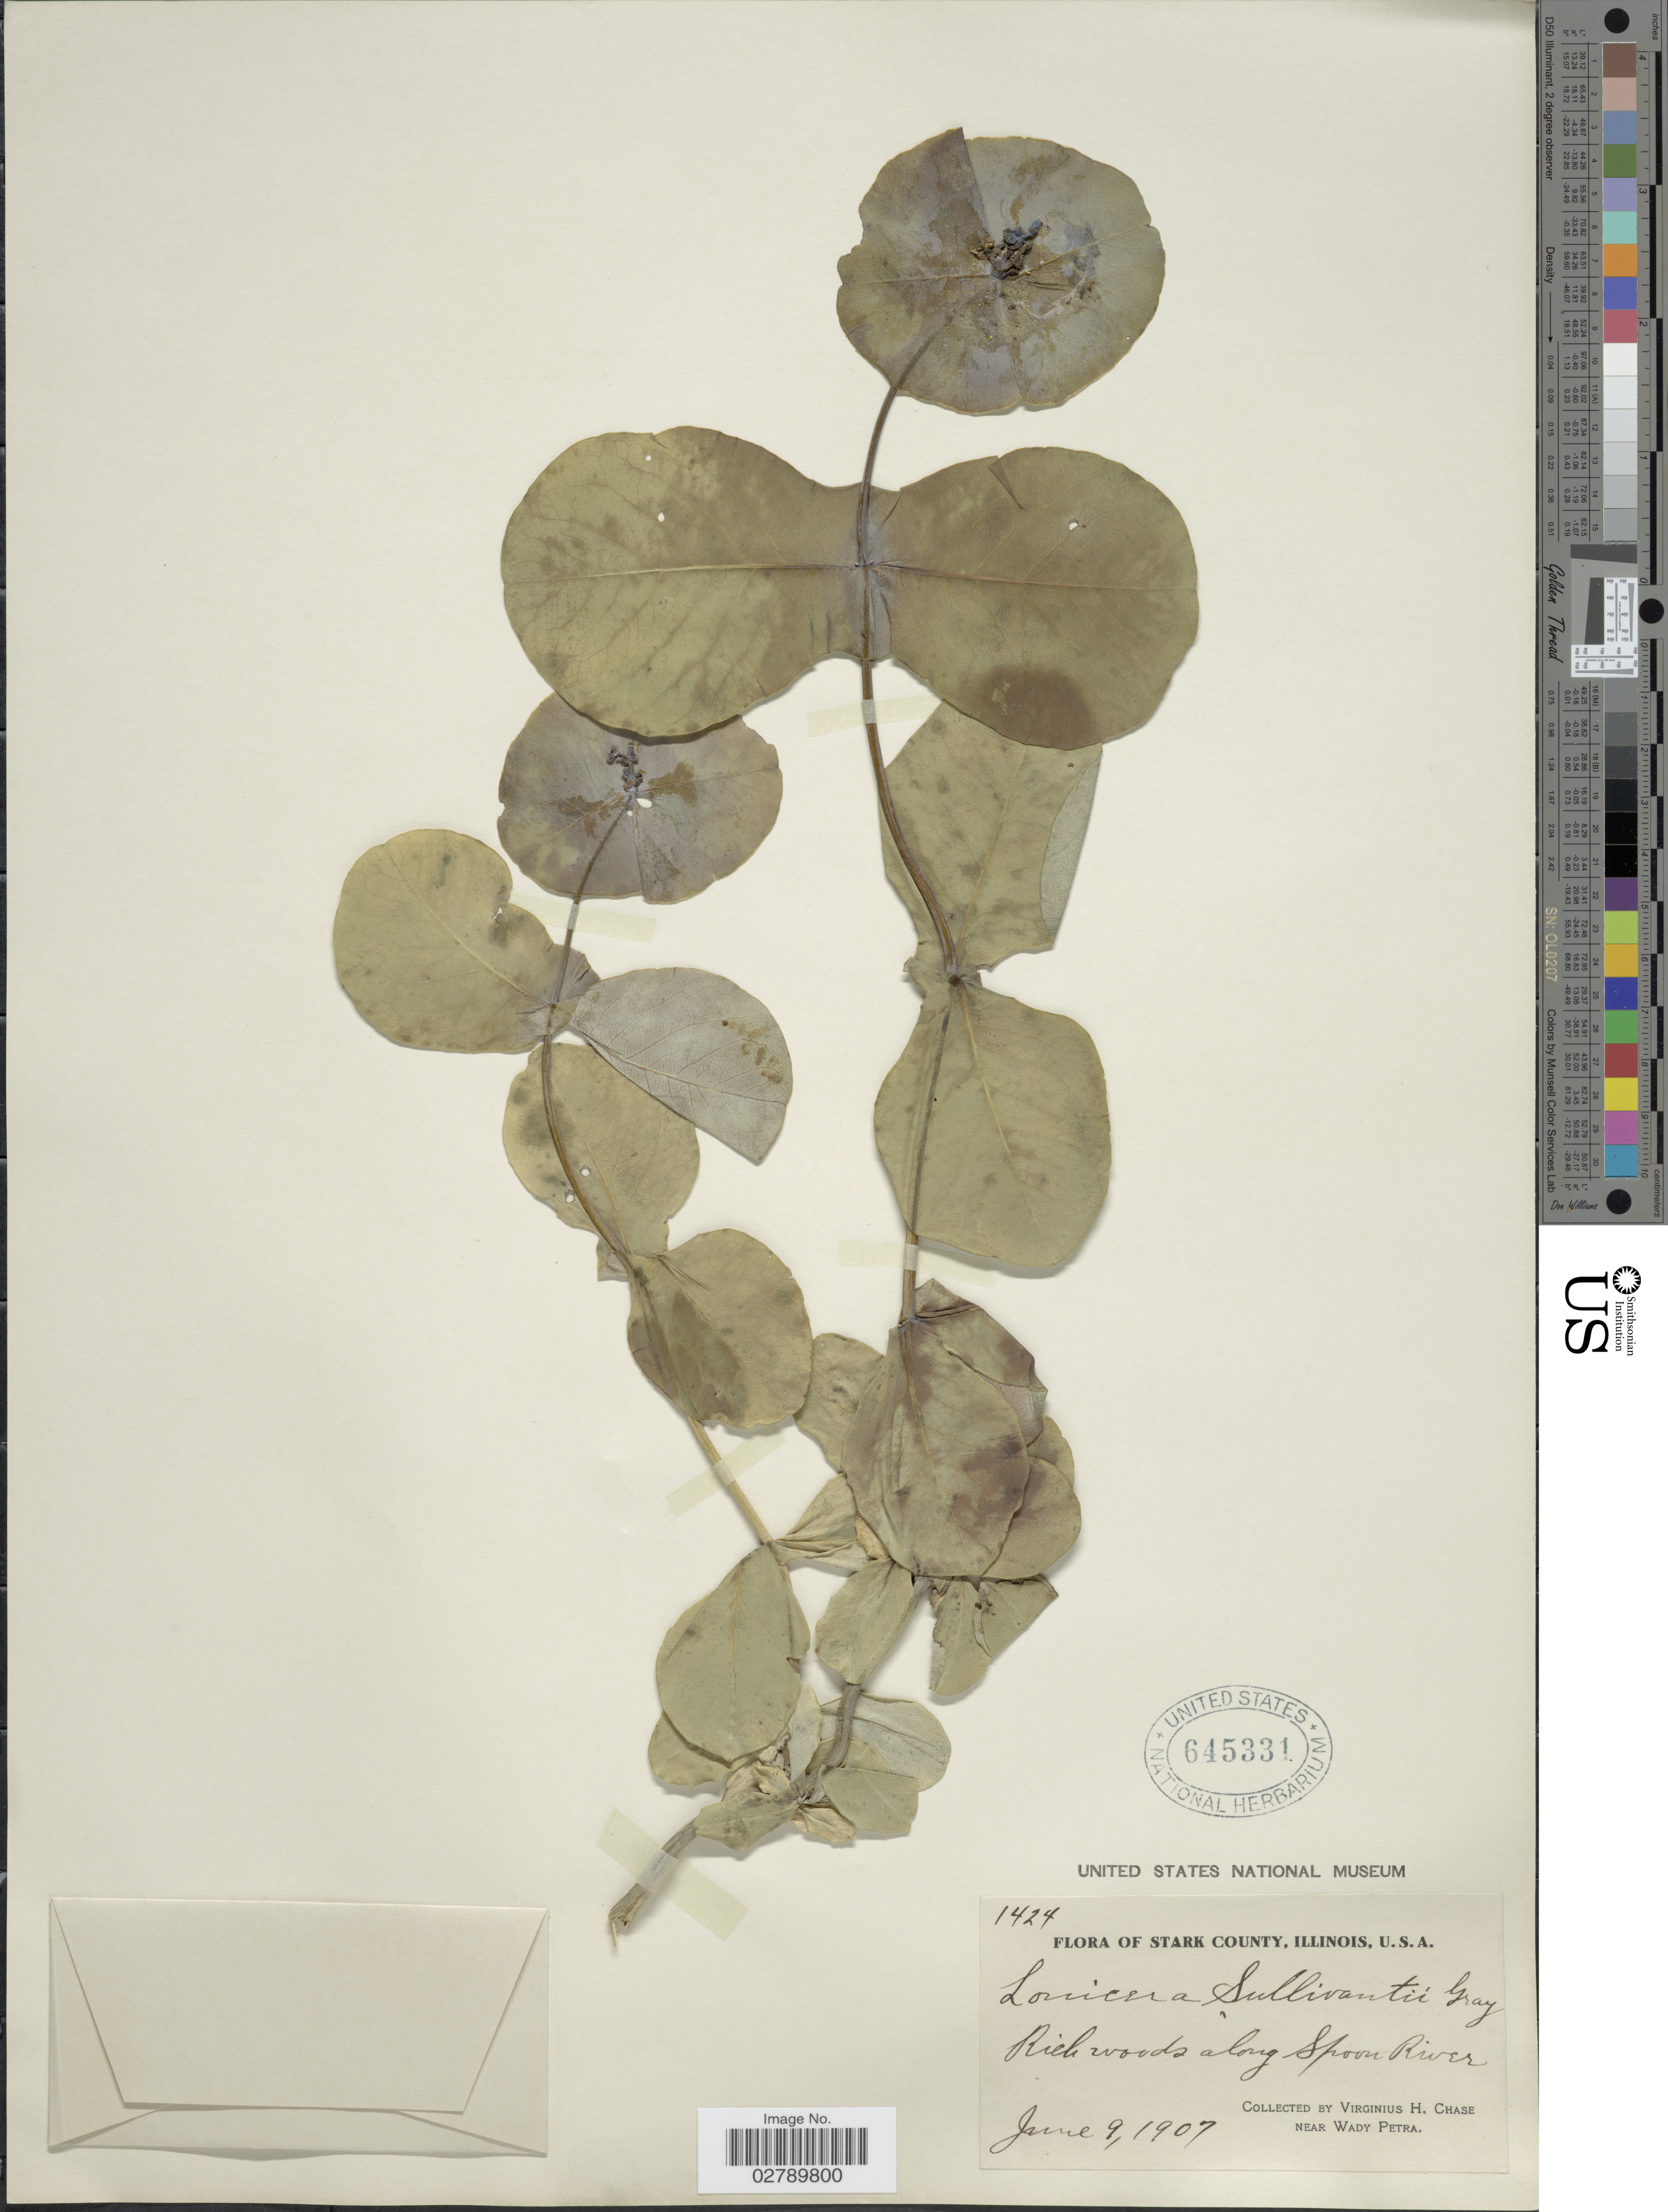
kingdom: Plantae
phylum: Tracheophyta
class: Magnoliopsida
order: Dipsacales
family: Caprifoliaceae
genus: Lonicera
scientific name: Lonicera prolifera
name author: (O. Kirchner) Booth ex Rehder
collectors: V. H. Chase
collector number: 1424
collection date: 1907-06-09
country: United States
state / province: Illinois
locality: Stark County. Rich woods along Spoon River. Near Wady Petra.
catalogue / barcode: US 645331